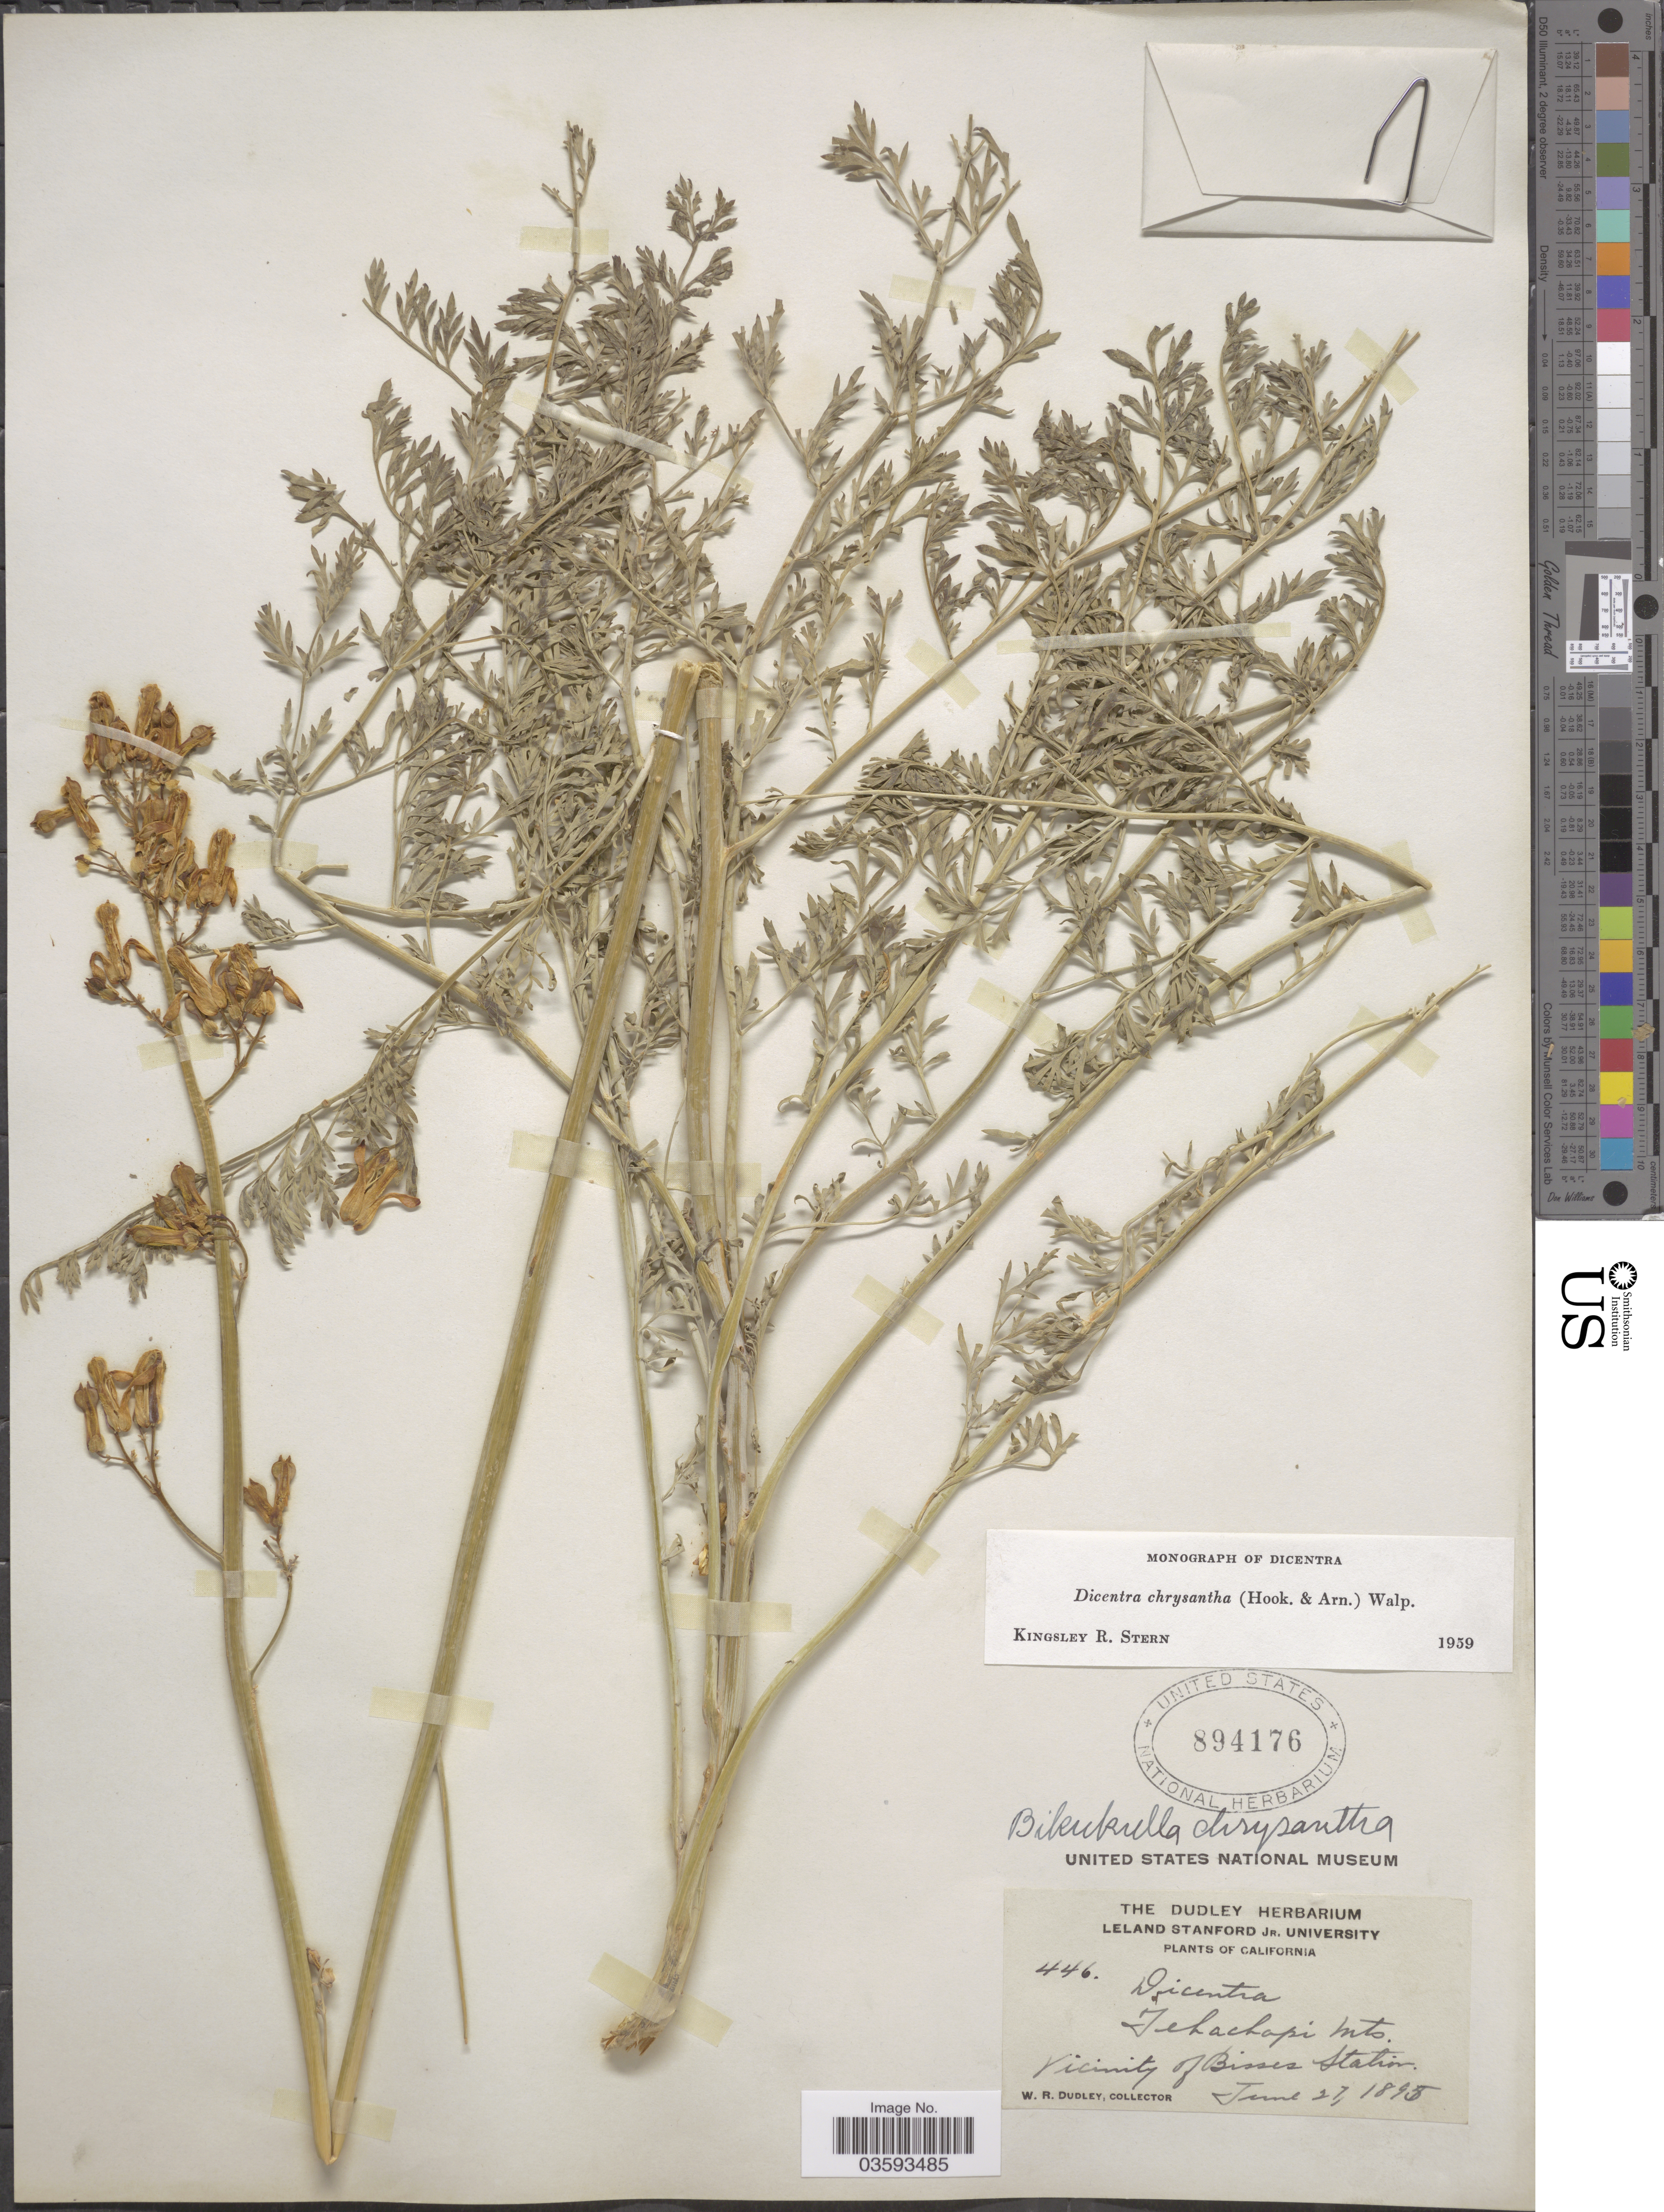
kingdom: Plantae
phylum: Tracheophyta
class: Magnoliopsida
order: Ranunculales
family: Papaveraceae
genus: Ehrendorferia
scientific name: Ehrendorferia chrysantha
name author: (Hook. & Arn.) Rylander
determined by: Strong, M. T., (US), Smithsonian Institution - National Museum of Natural History (UNITED STATES)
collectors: W. Dudley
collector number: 446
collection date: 1895-06-27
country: United States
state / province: California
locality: Tehachapi Mts. Vicinity of Bisses Station.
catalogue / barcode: US 894176